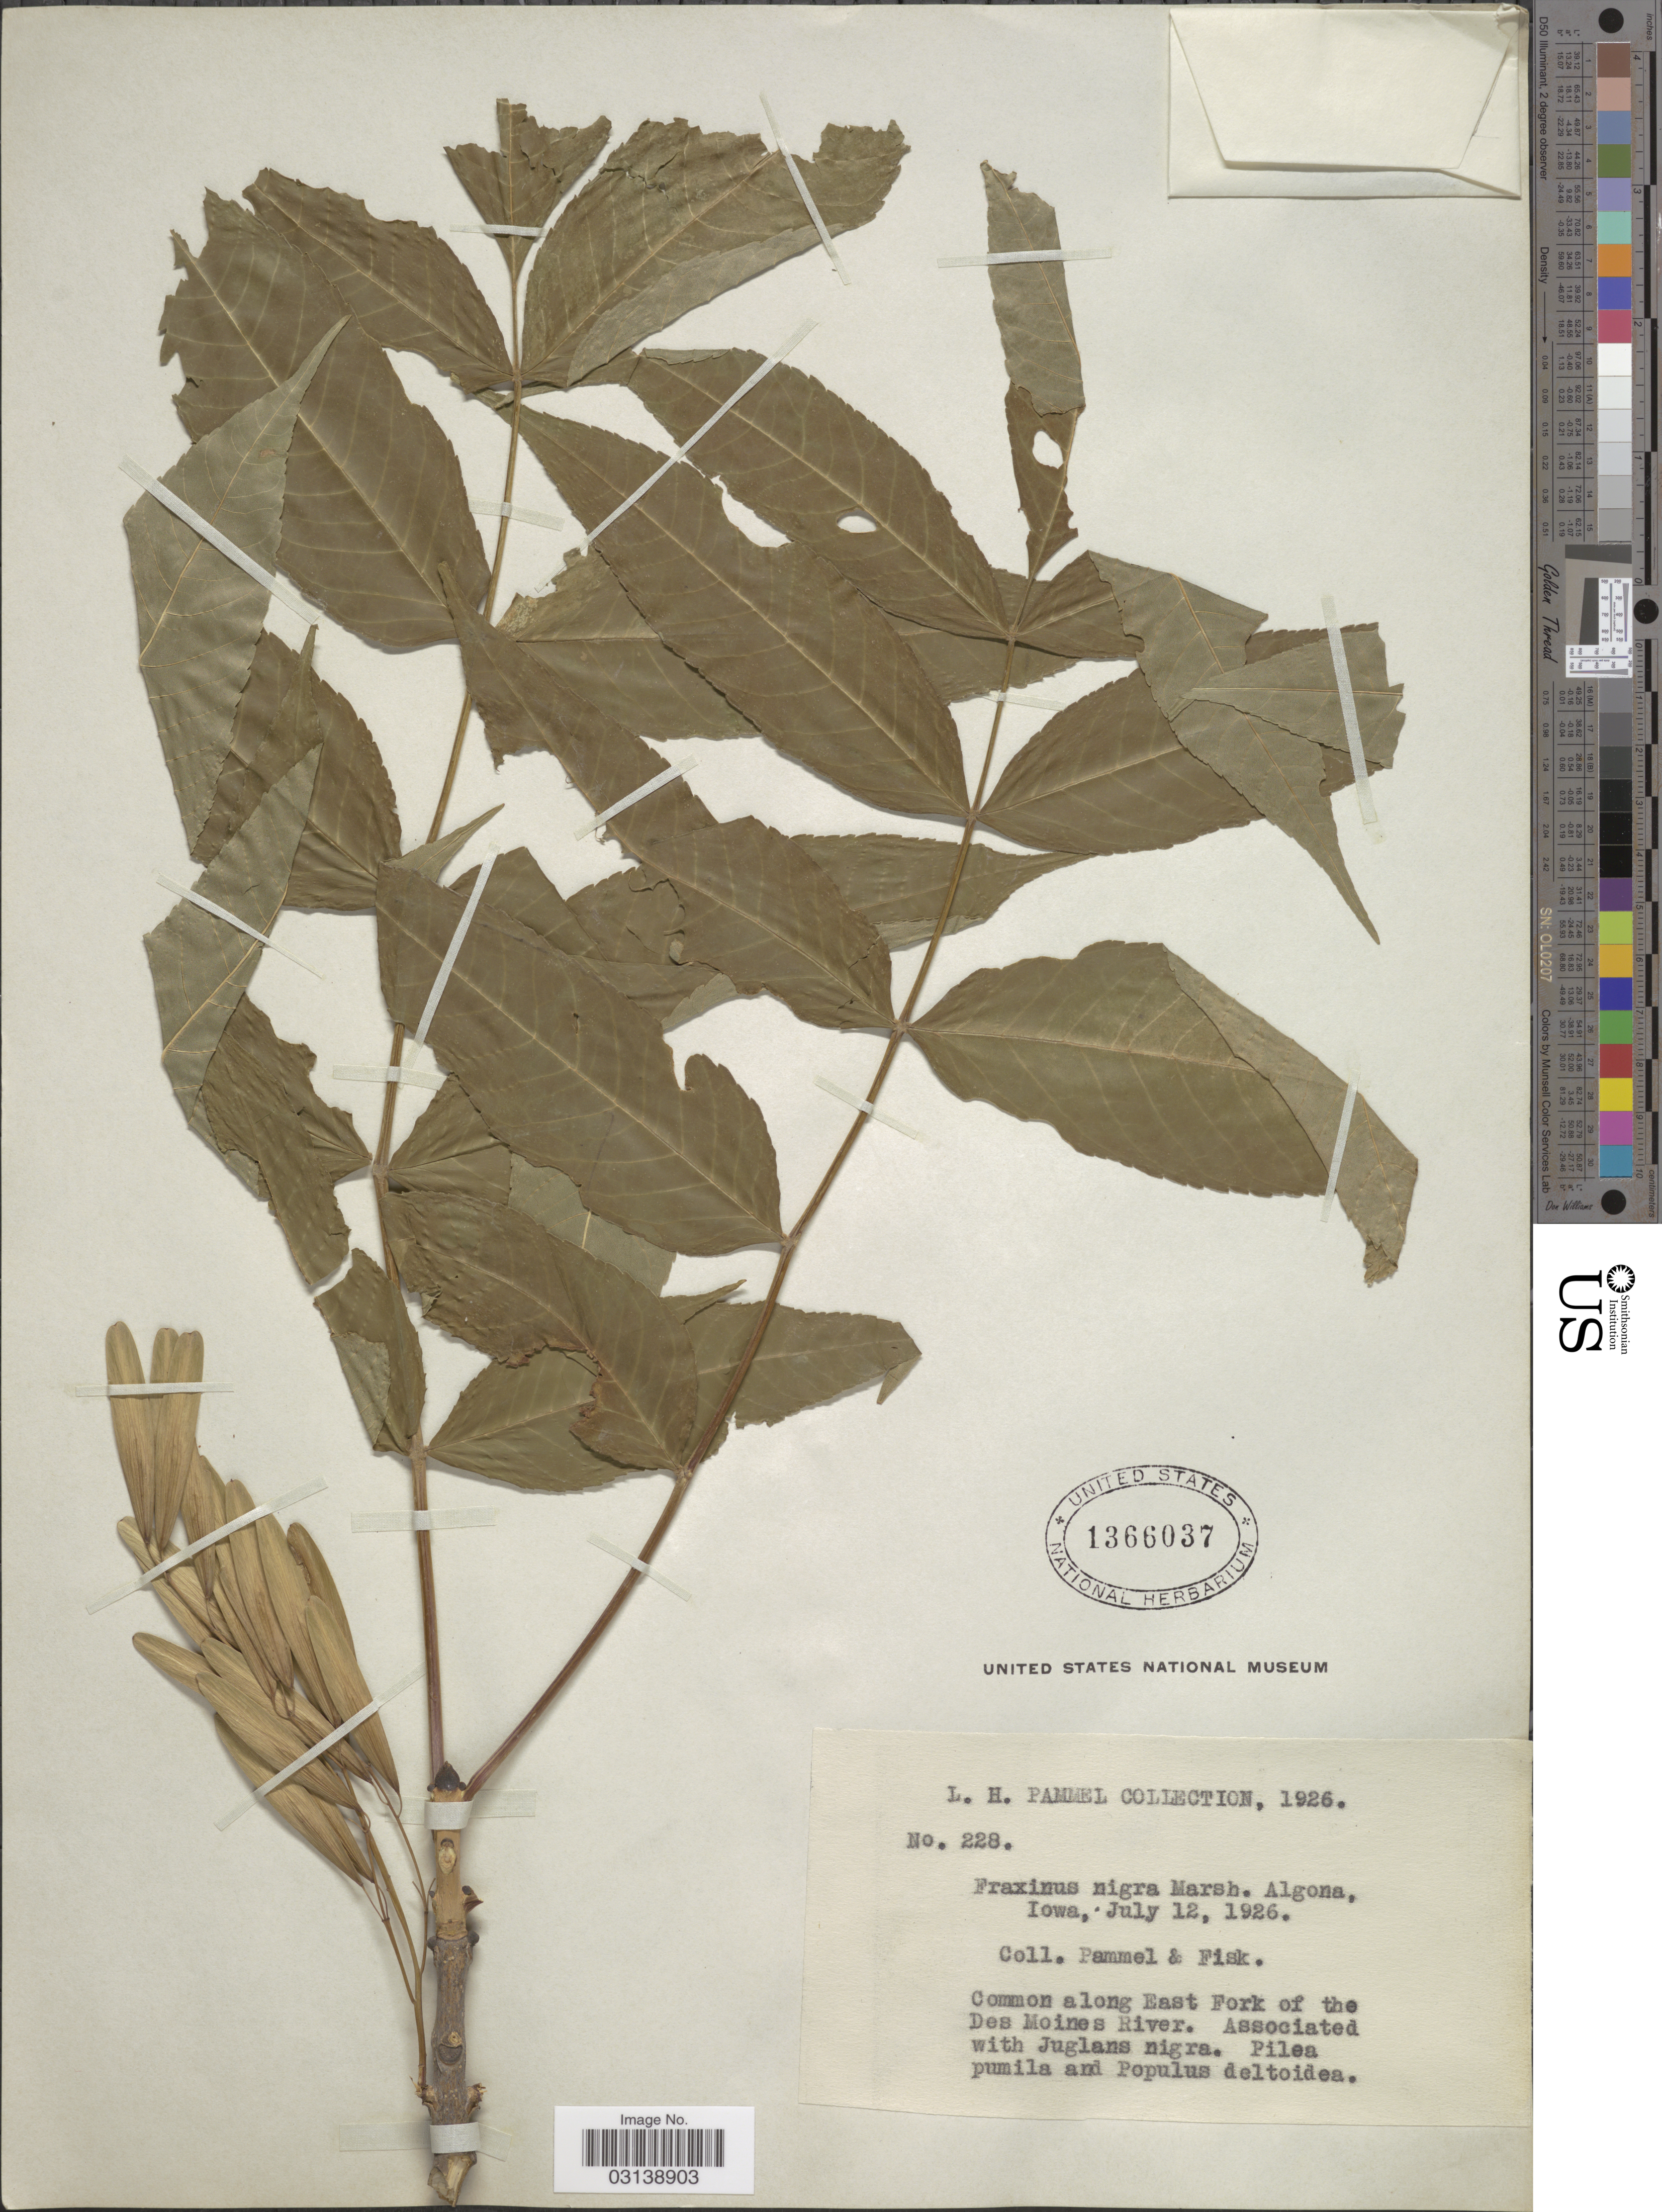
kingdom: Plantae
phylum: Tracheophyta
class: Magnoliopsida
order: Lamiales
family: Oleaceae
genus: Fraxinus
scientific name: Fraxinus nigra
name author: Marshall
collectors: -. Pammel & -. Fisk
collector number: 228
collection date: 1926-07-12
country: United States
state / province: Iowa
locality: Along East Fork of the Des Moines River.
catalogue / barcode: US 1366037